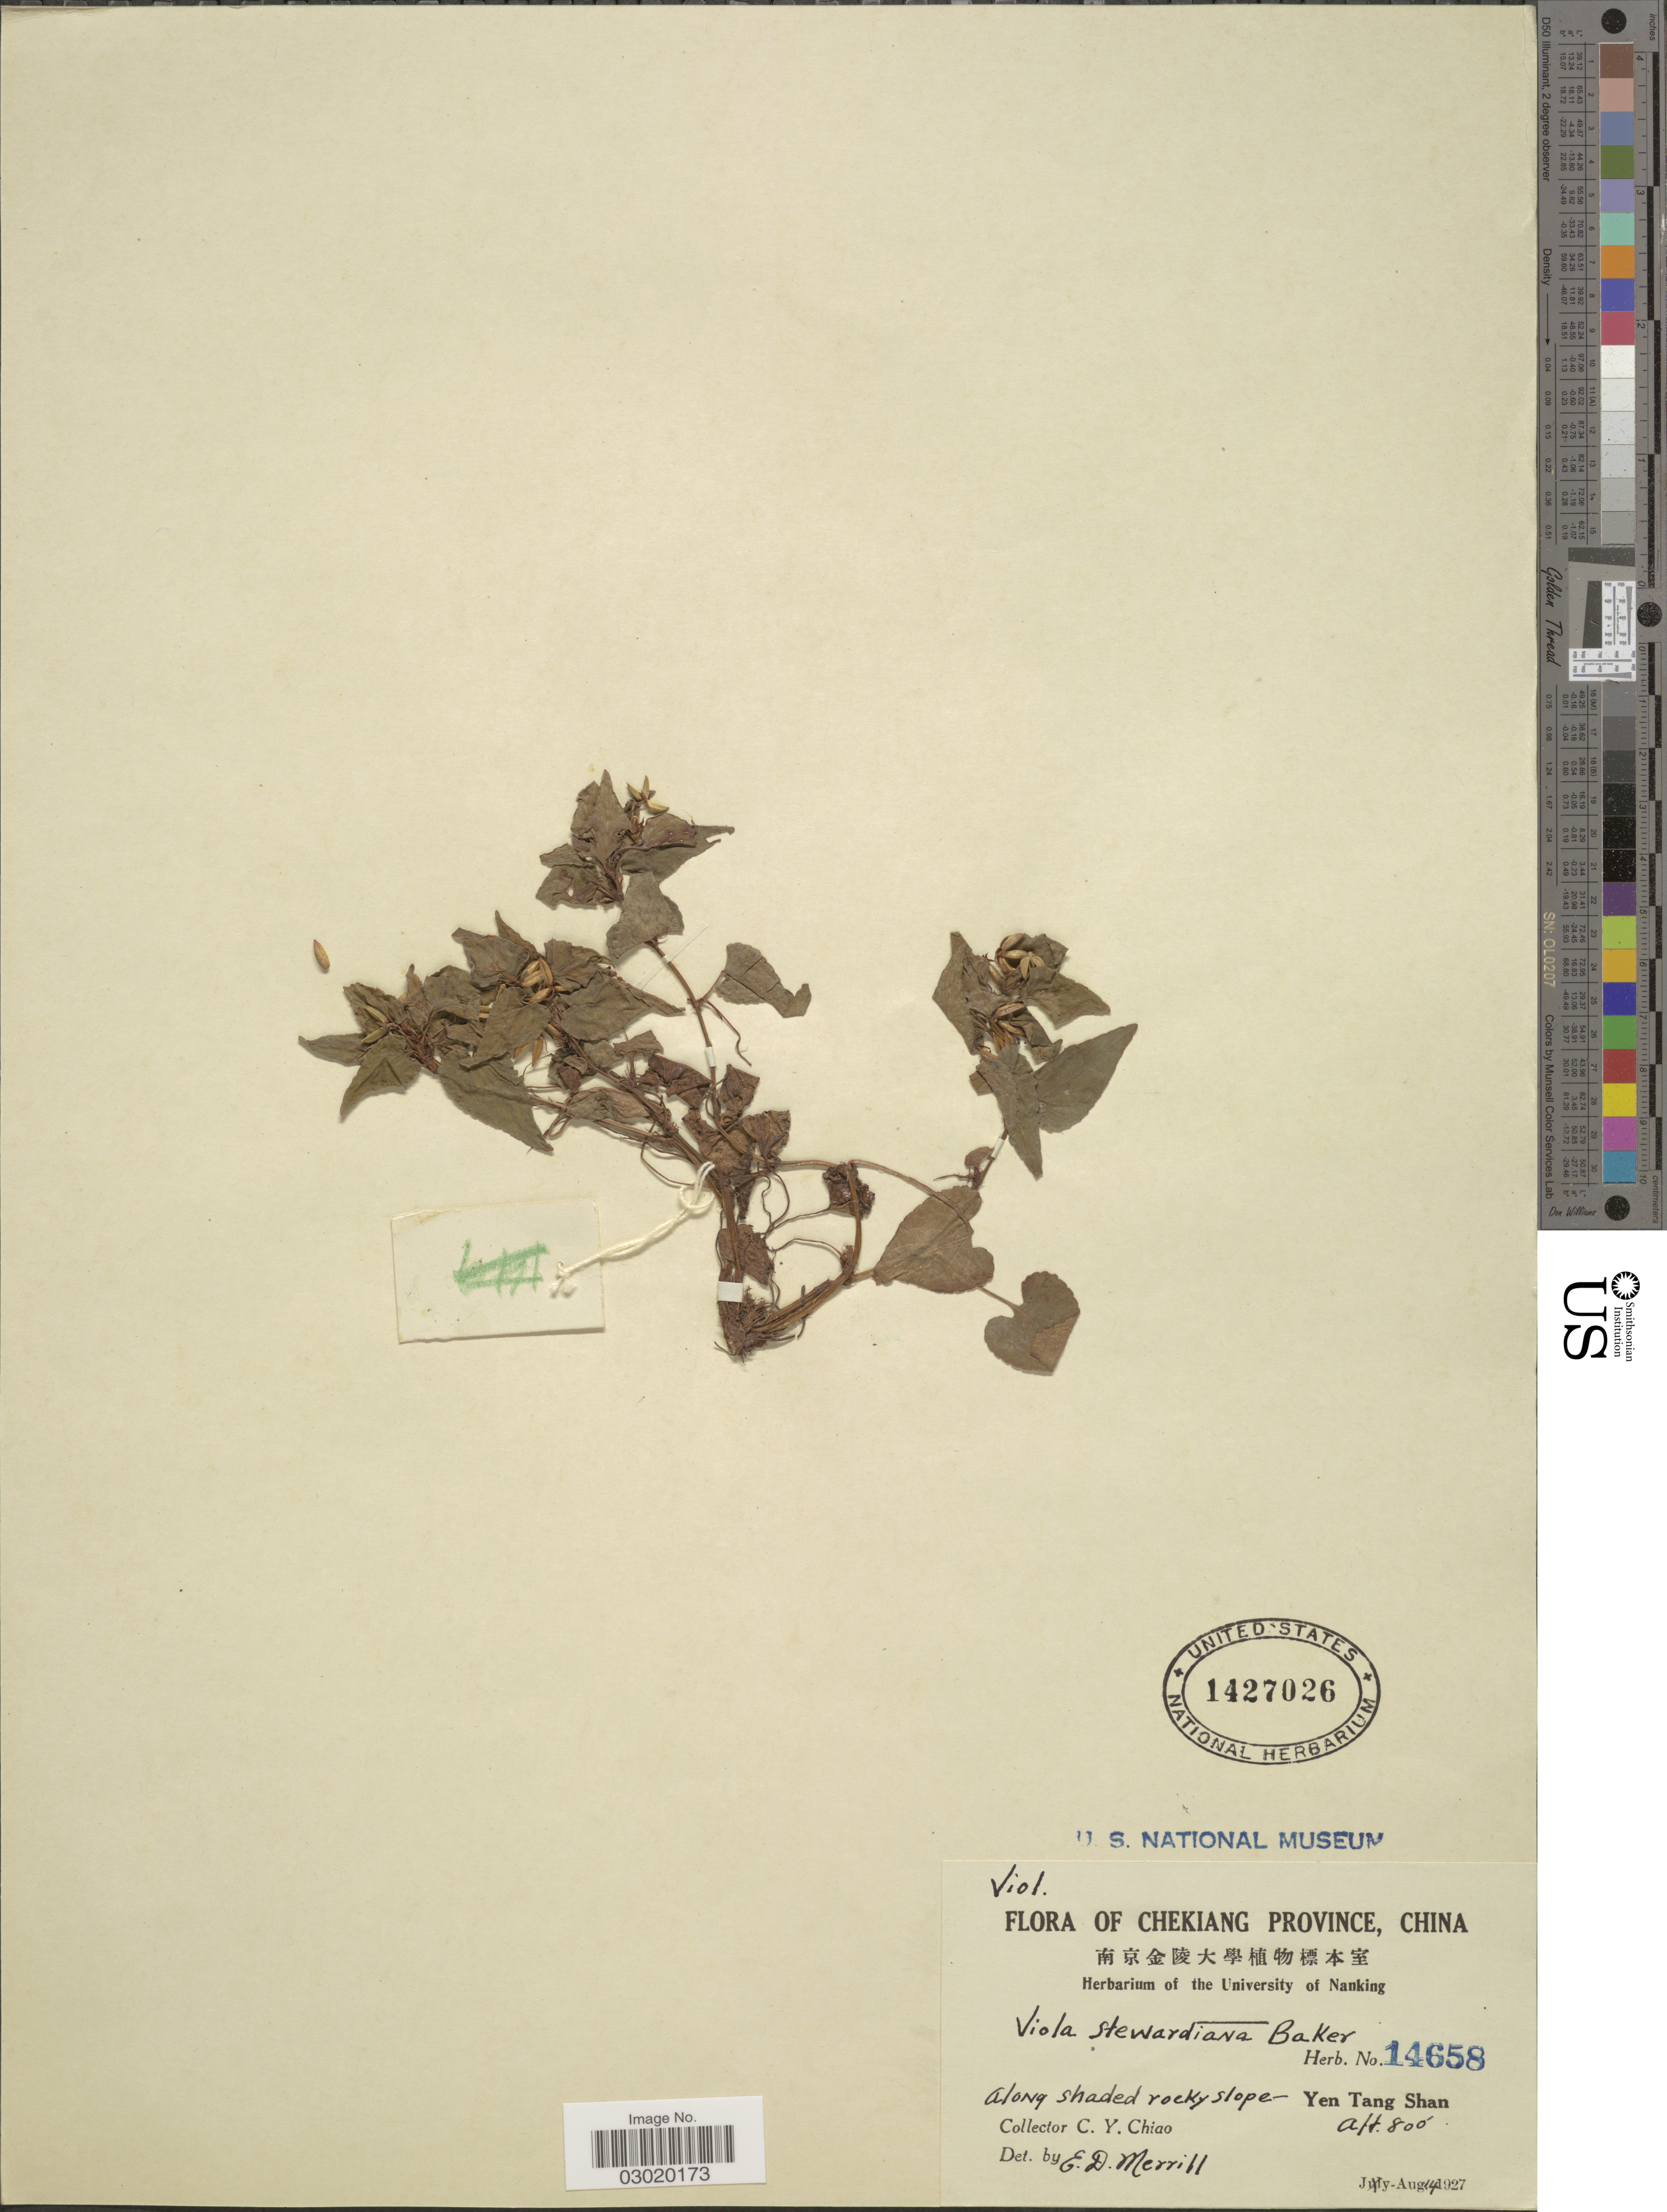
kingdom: Plantae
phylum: Tracheophyta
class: Magnoliopsida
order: Malpighiales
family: Violaceae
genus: Viola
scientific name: Viola stewardiana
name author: W. Becker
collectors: C. Y. Chiao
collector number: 14658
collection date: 1927-08-14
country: China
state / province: Zhejiang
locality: Chekiang Province, China, Along shaded rocky slope, Yen Tang Shan.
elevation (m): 244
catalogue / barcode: US 1427026